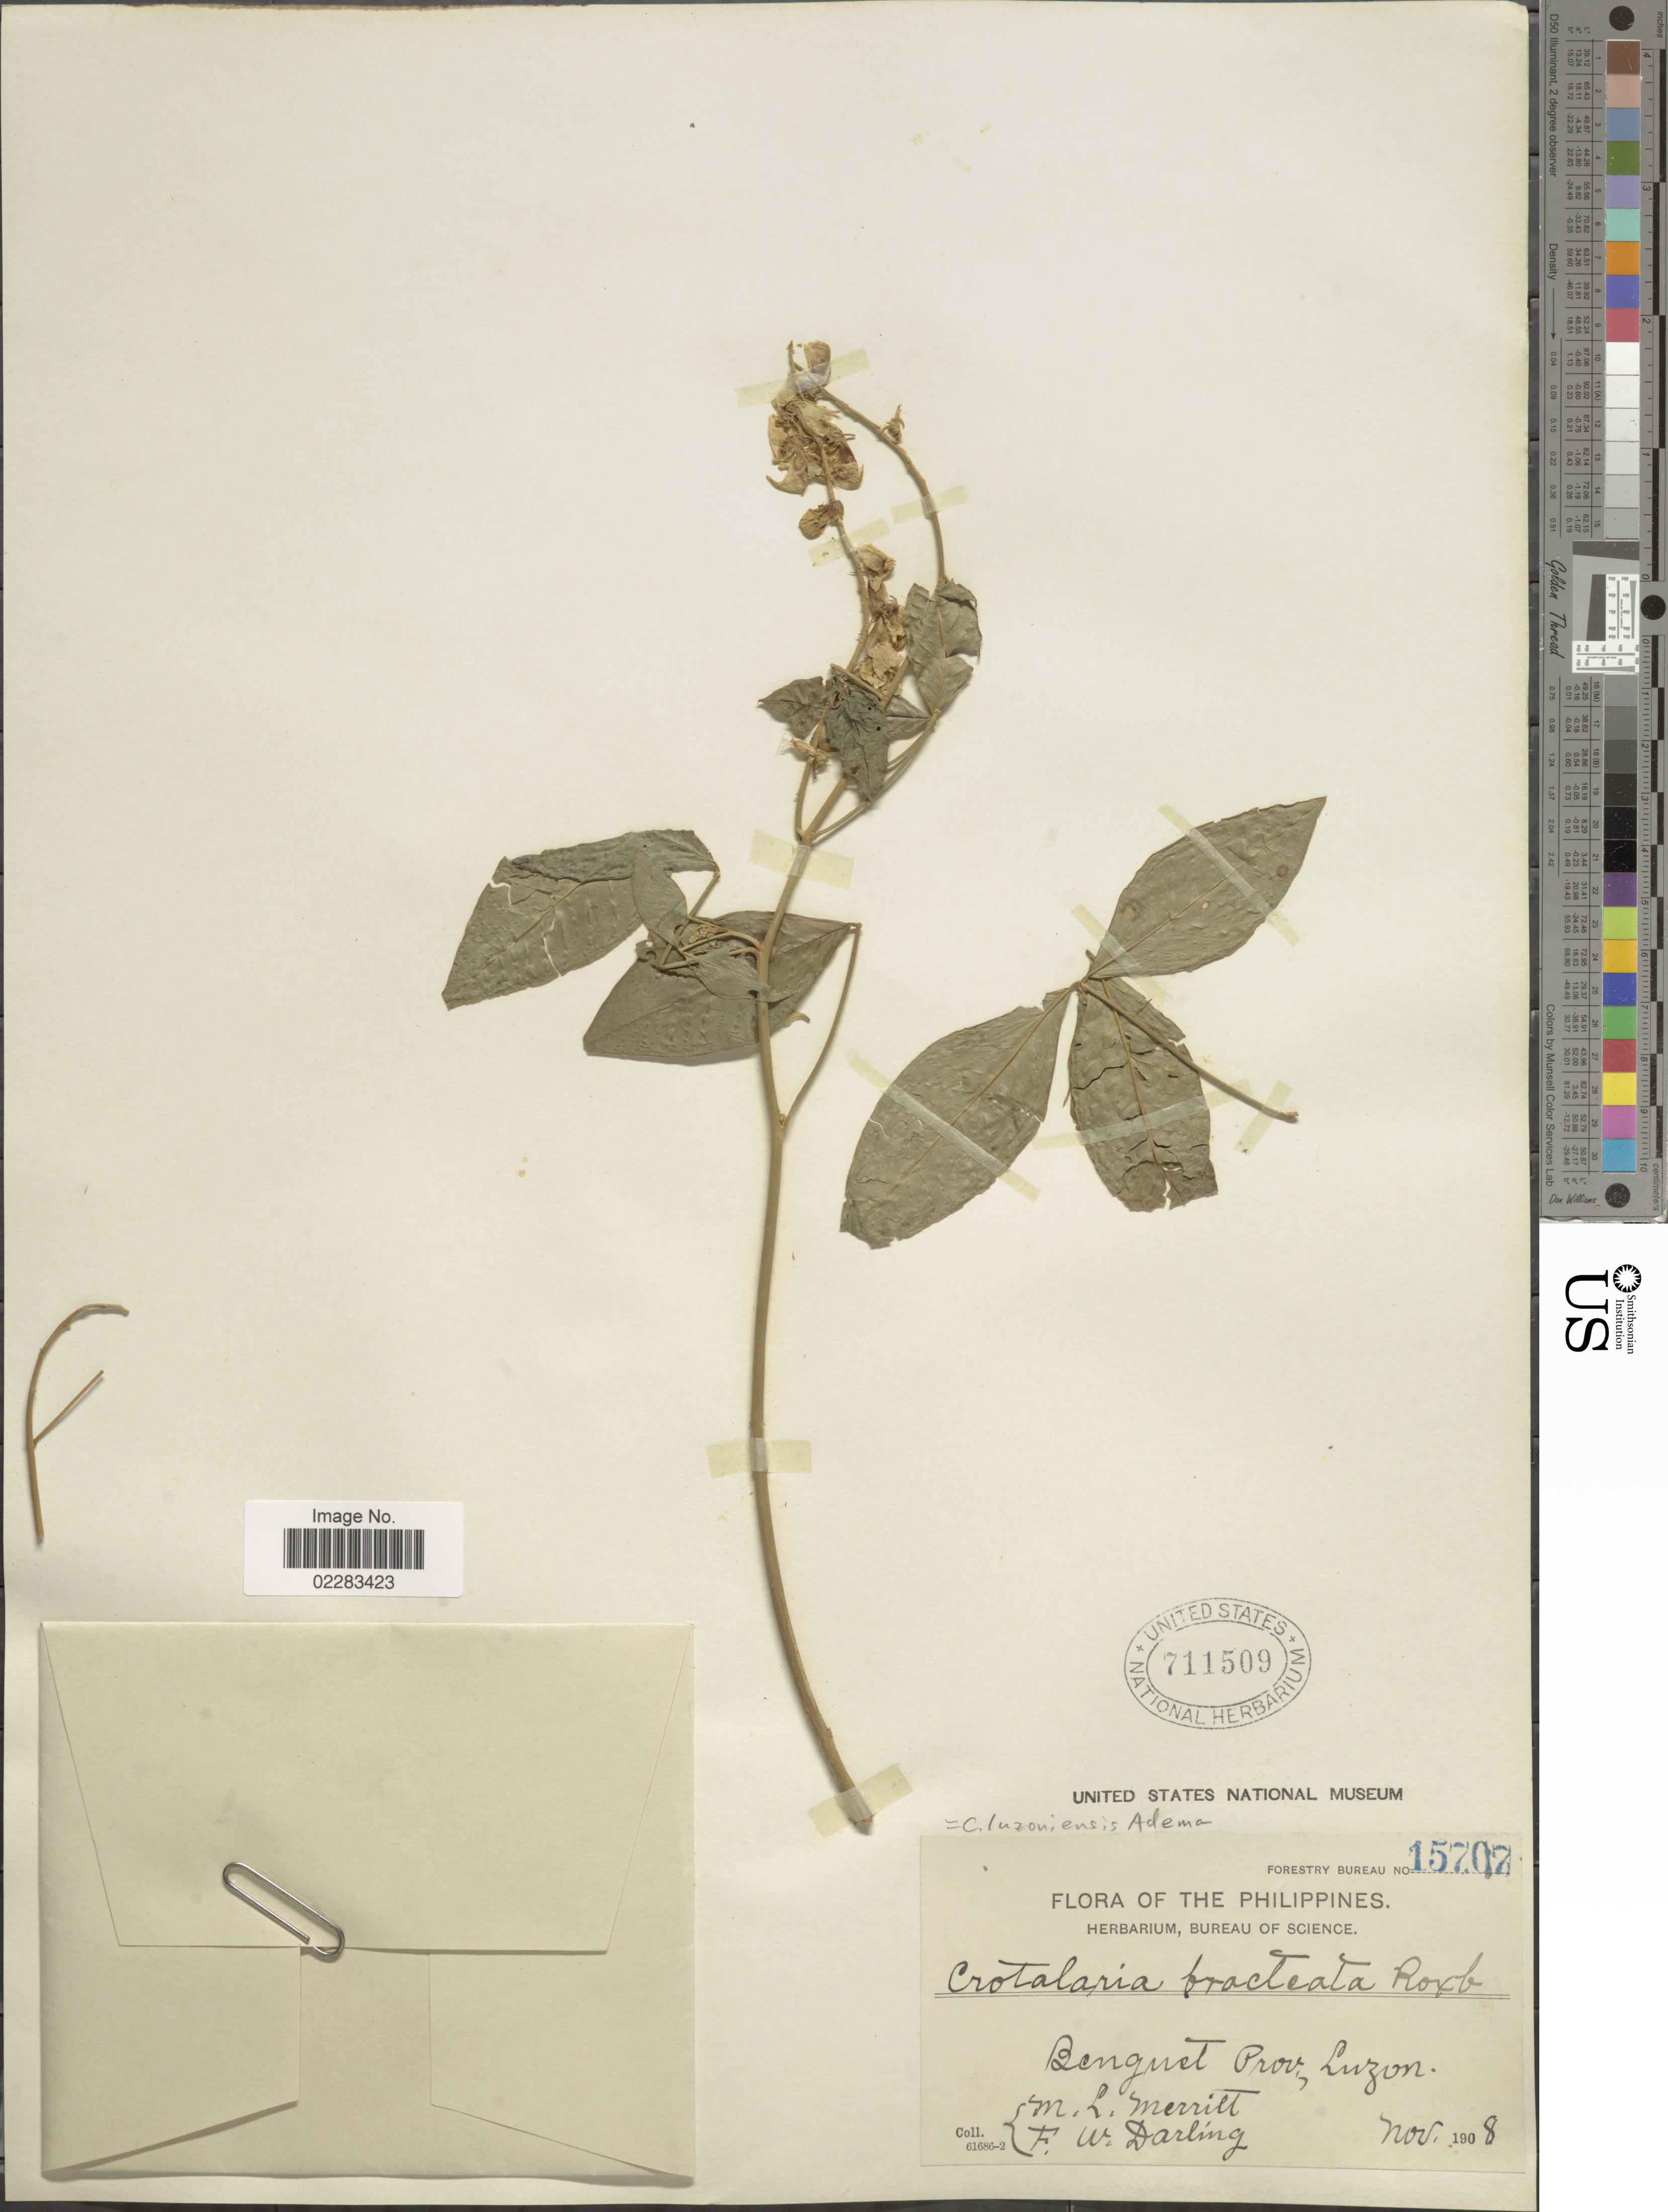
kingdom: Plantae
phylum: Tracheophyta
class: Magnoliopsida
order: Fabales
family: Fabaceae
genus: Crotalaria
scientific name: Crotalaria luzoniensis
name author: Adema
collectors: M. L. Merritt & F. Darling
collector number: Forestry Bureau 15707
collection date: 1908-11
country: Philippines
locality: Benguet Prov. Luzon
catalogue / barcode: US 711509